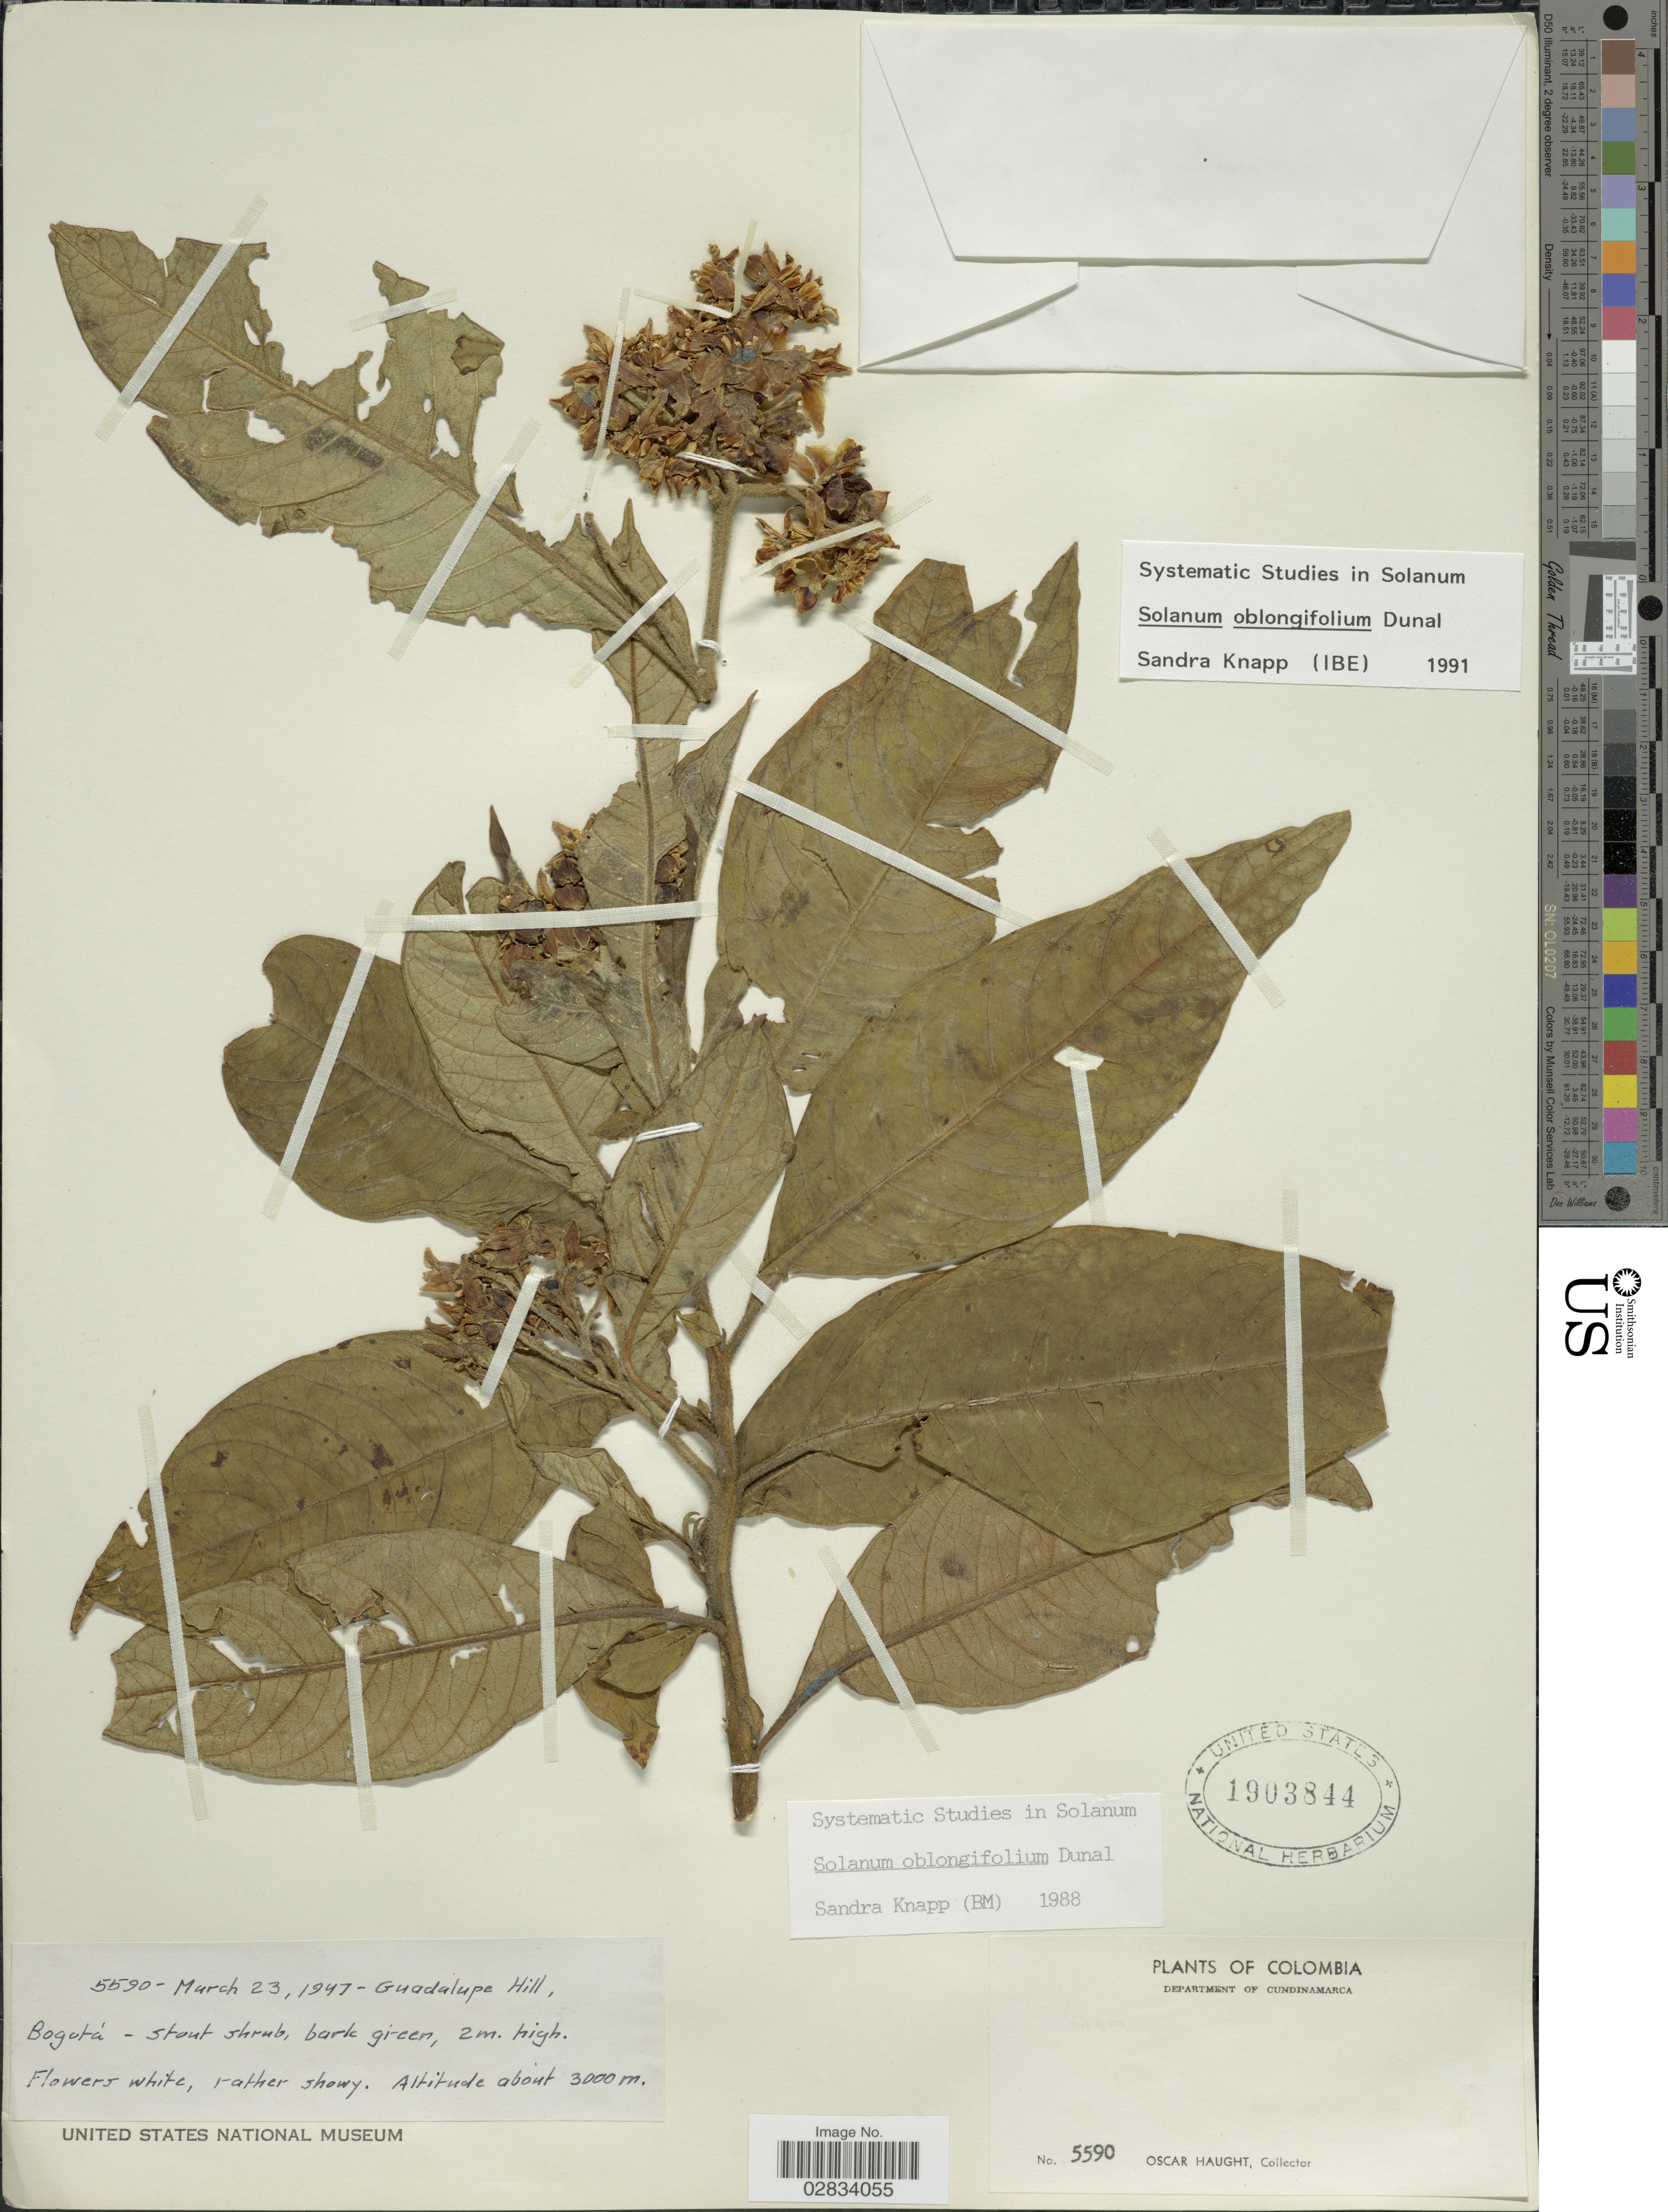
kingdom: Plantae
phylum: Tracheophyta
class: Magnoliopsida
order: Solanales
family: Solanaceae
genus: Solanum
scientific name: Solanum oblongifolium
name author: Duval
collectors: O. L. Haught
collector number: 5590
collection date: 1947-03-23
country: Colombia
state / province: Cundinamarca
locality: Department of Cundinamarca, Guadalupe Hill, Bogotá.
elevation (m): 3000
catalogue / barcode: US 1903844